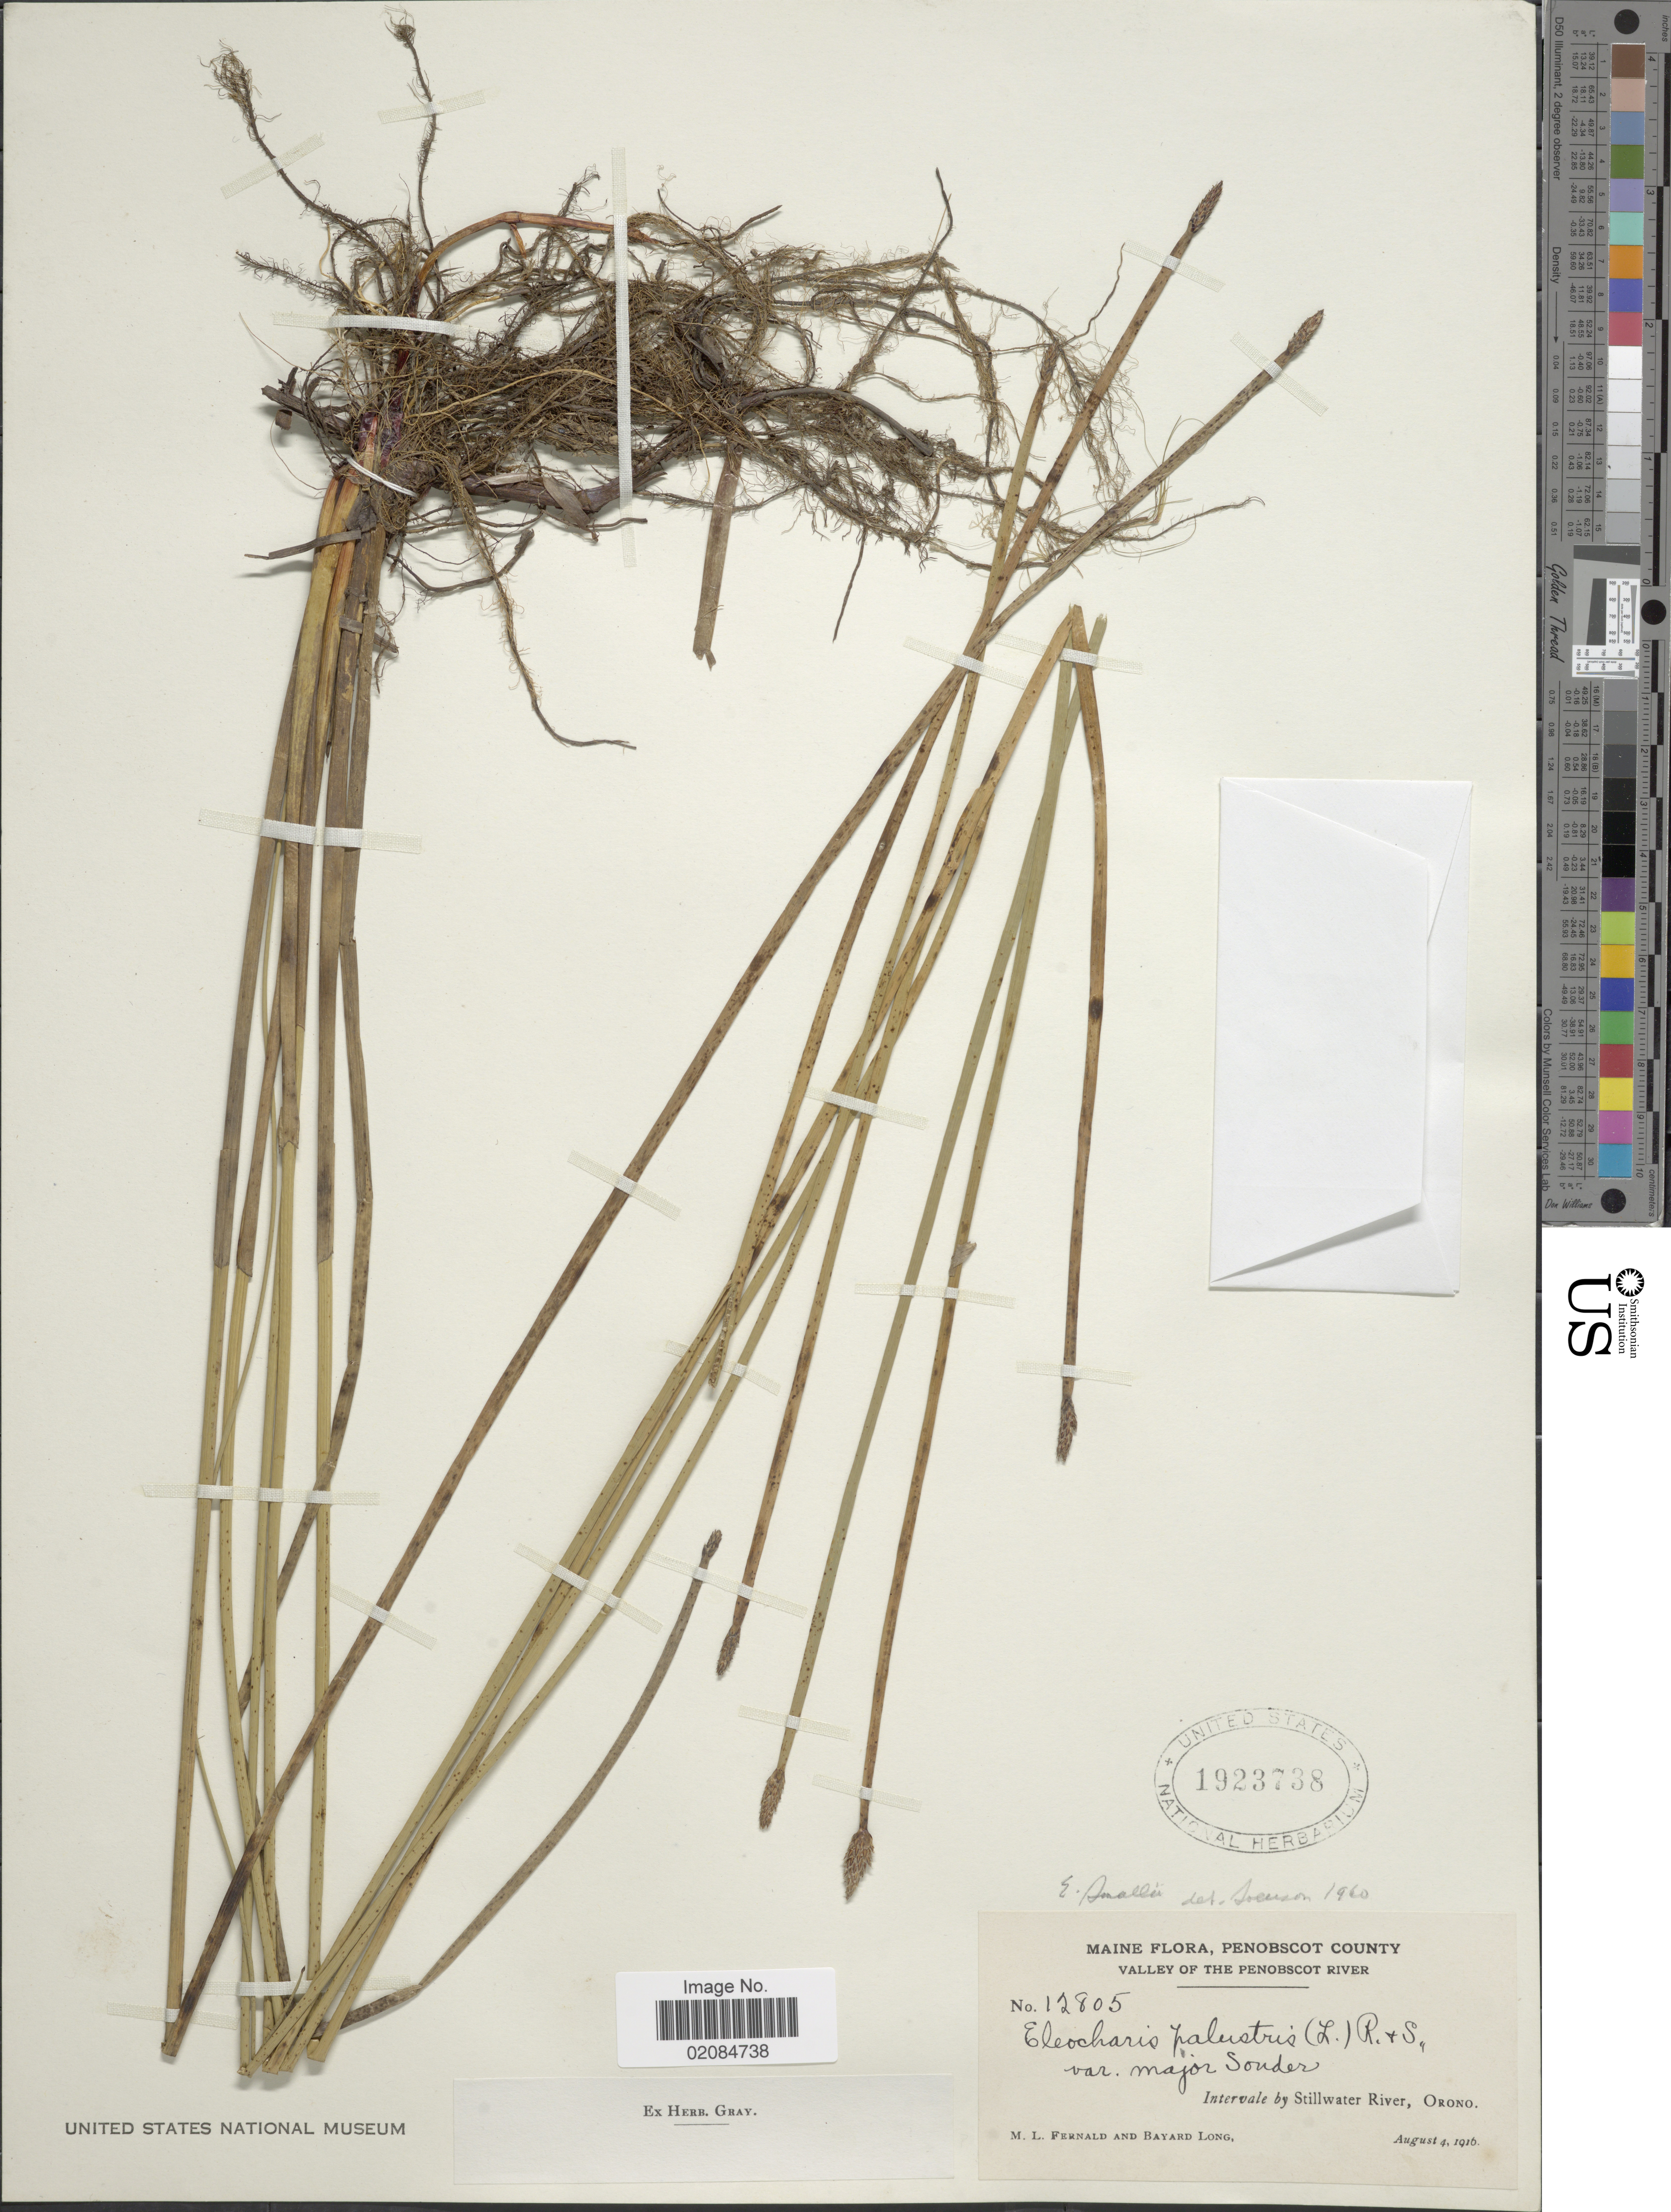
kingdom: Plantae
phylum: Tracheophyta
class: Liliopsida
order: Poales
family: Cyperaceae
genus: Eleocharis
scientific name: Eleocharis palustris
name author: (L.) Roem. & Schult.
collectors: M. L. Fernald & B. Long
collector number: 12805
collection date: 1916-08-04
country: United States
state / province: Maine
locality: Penobscot County. Valley of the Penobscot River. Intervale by Stillwater River, Orono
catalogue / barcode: US 1923738